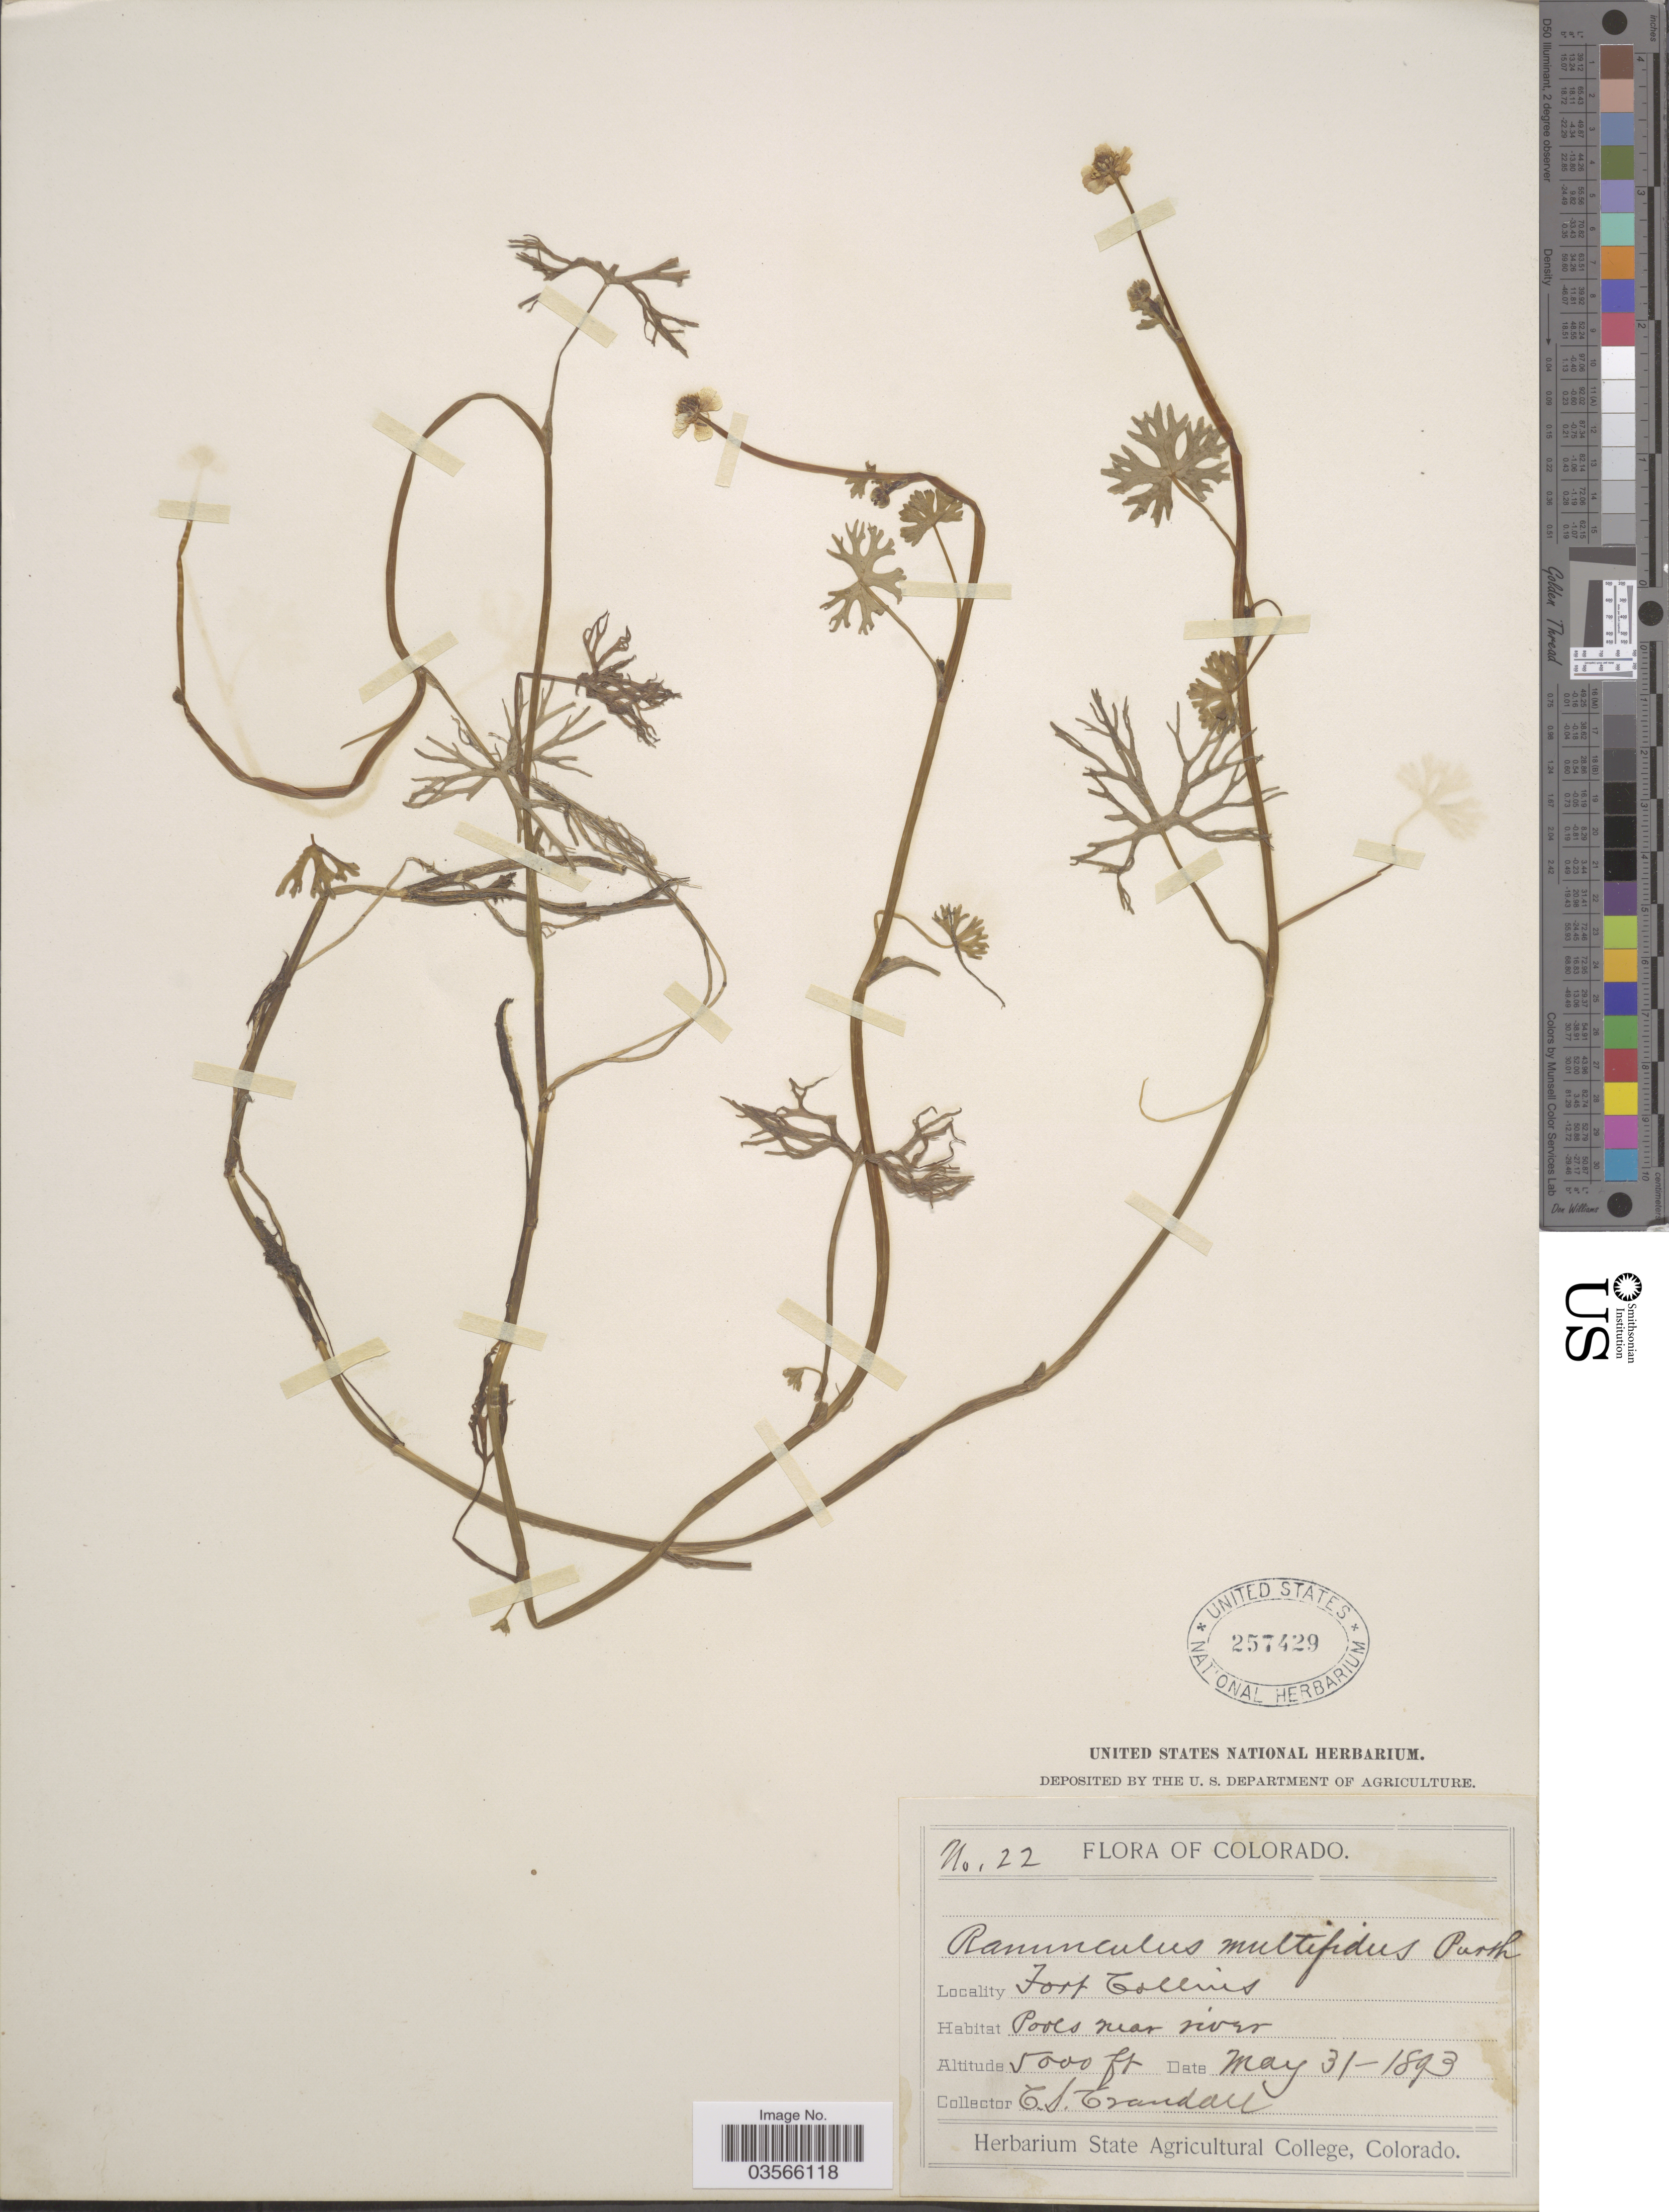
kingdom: Plantae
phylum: Tracheophyta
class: Magnoliopsida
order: Ranunculales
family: Ranunculaceae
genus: Ranunculus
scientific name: Ranunculus flabellaris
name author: Raf.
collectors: C. Crandall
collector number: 22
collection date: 1893-05-31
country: United States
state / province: Colorado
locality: Fort Collins. Pools near river.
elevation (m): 1524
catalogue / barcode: US 257429